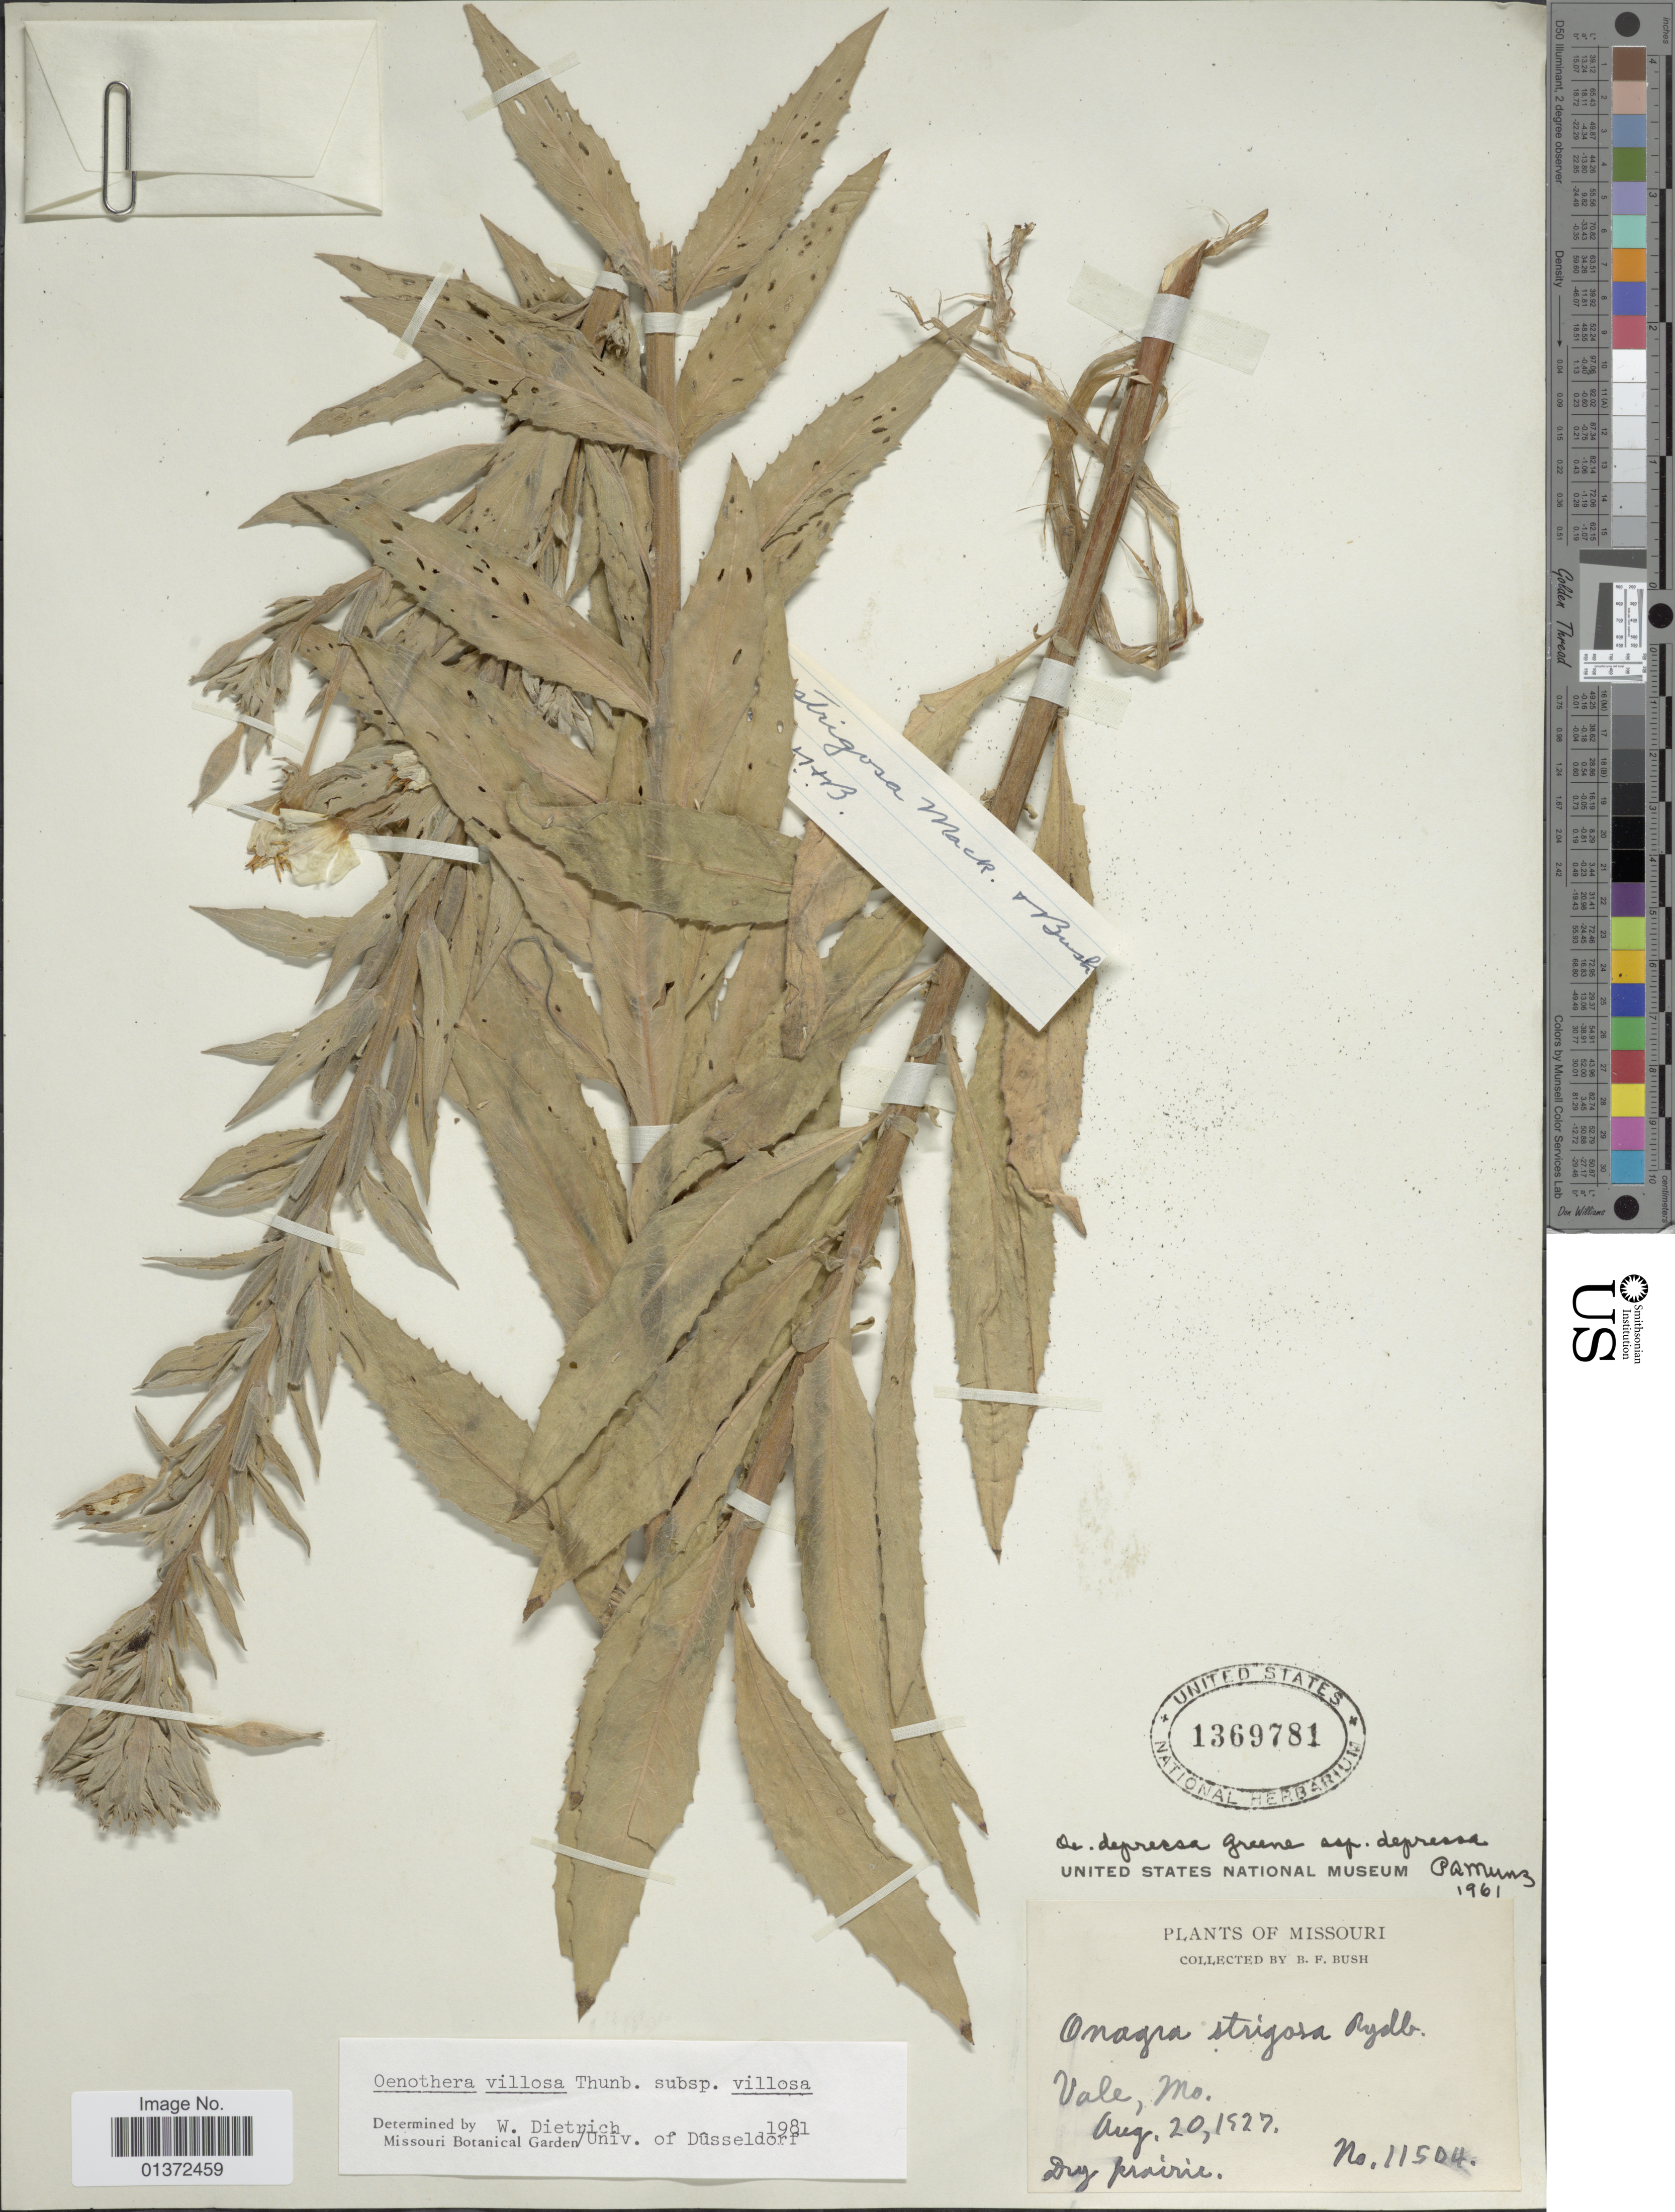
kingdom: Plantae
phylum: Tracheophyta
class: Magnoliopsida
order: Myrtales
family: Onagraceae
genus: Oenothera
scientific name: Oenothera villosa subsp. villosa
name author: Thunb.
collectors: B. F. Bush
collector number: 11504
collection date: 1927-08-20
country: United States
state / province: Missouri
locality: Vale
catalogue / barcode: US 1369781